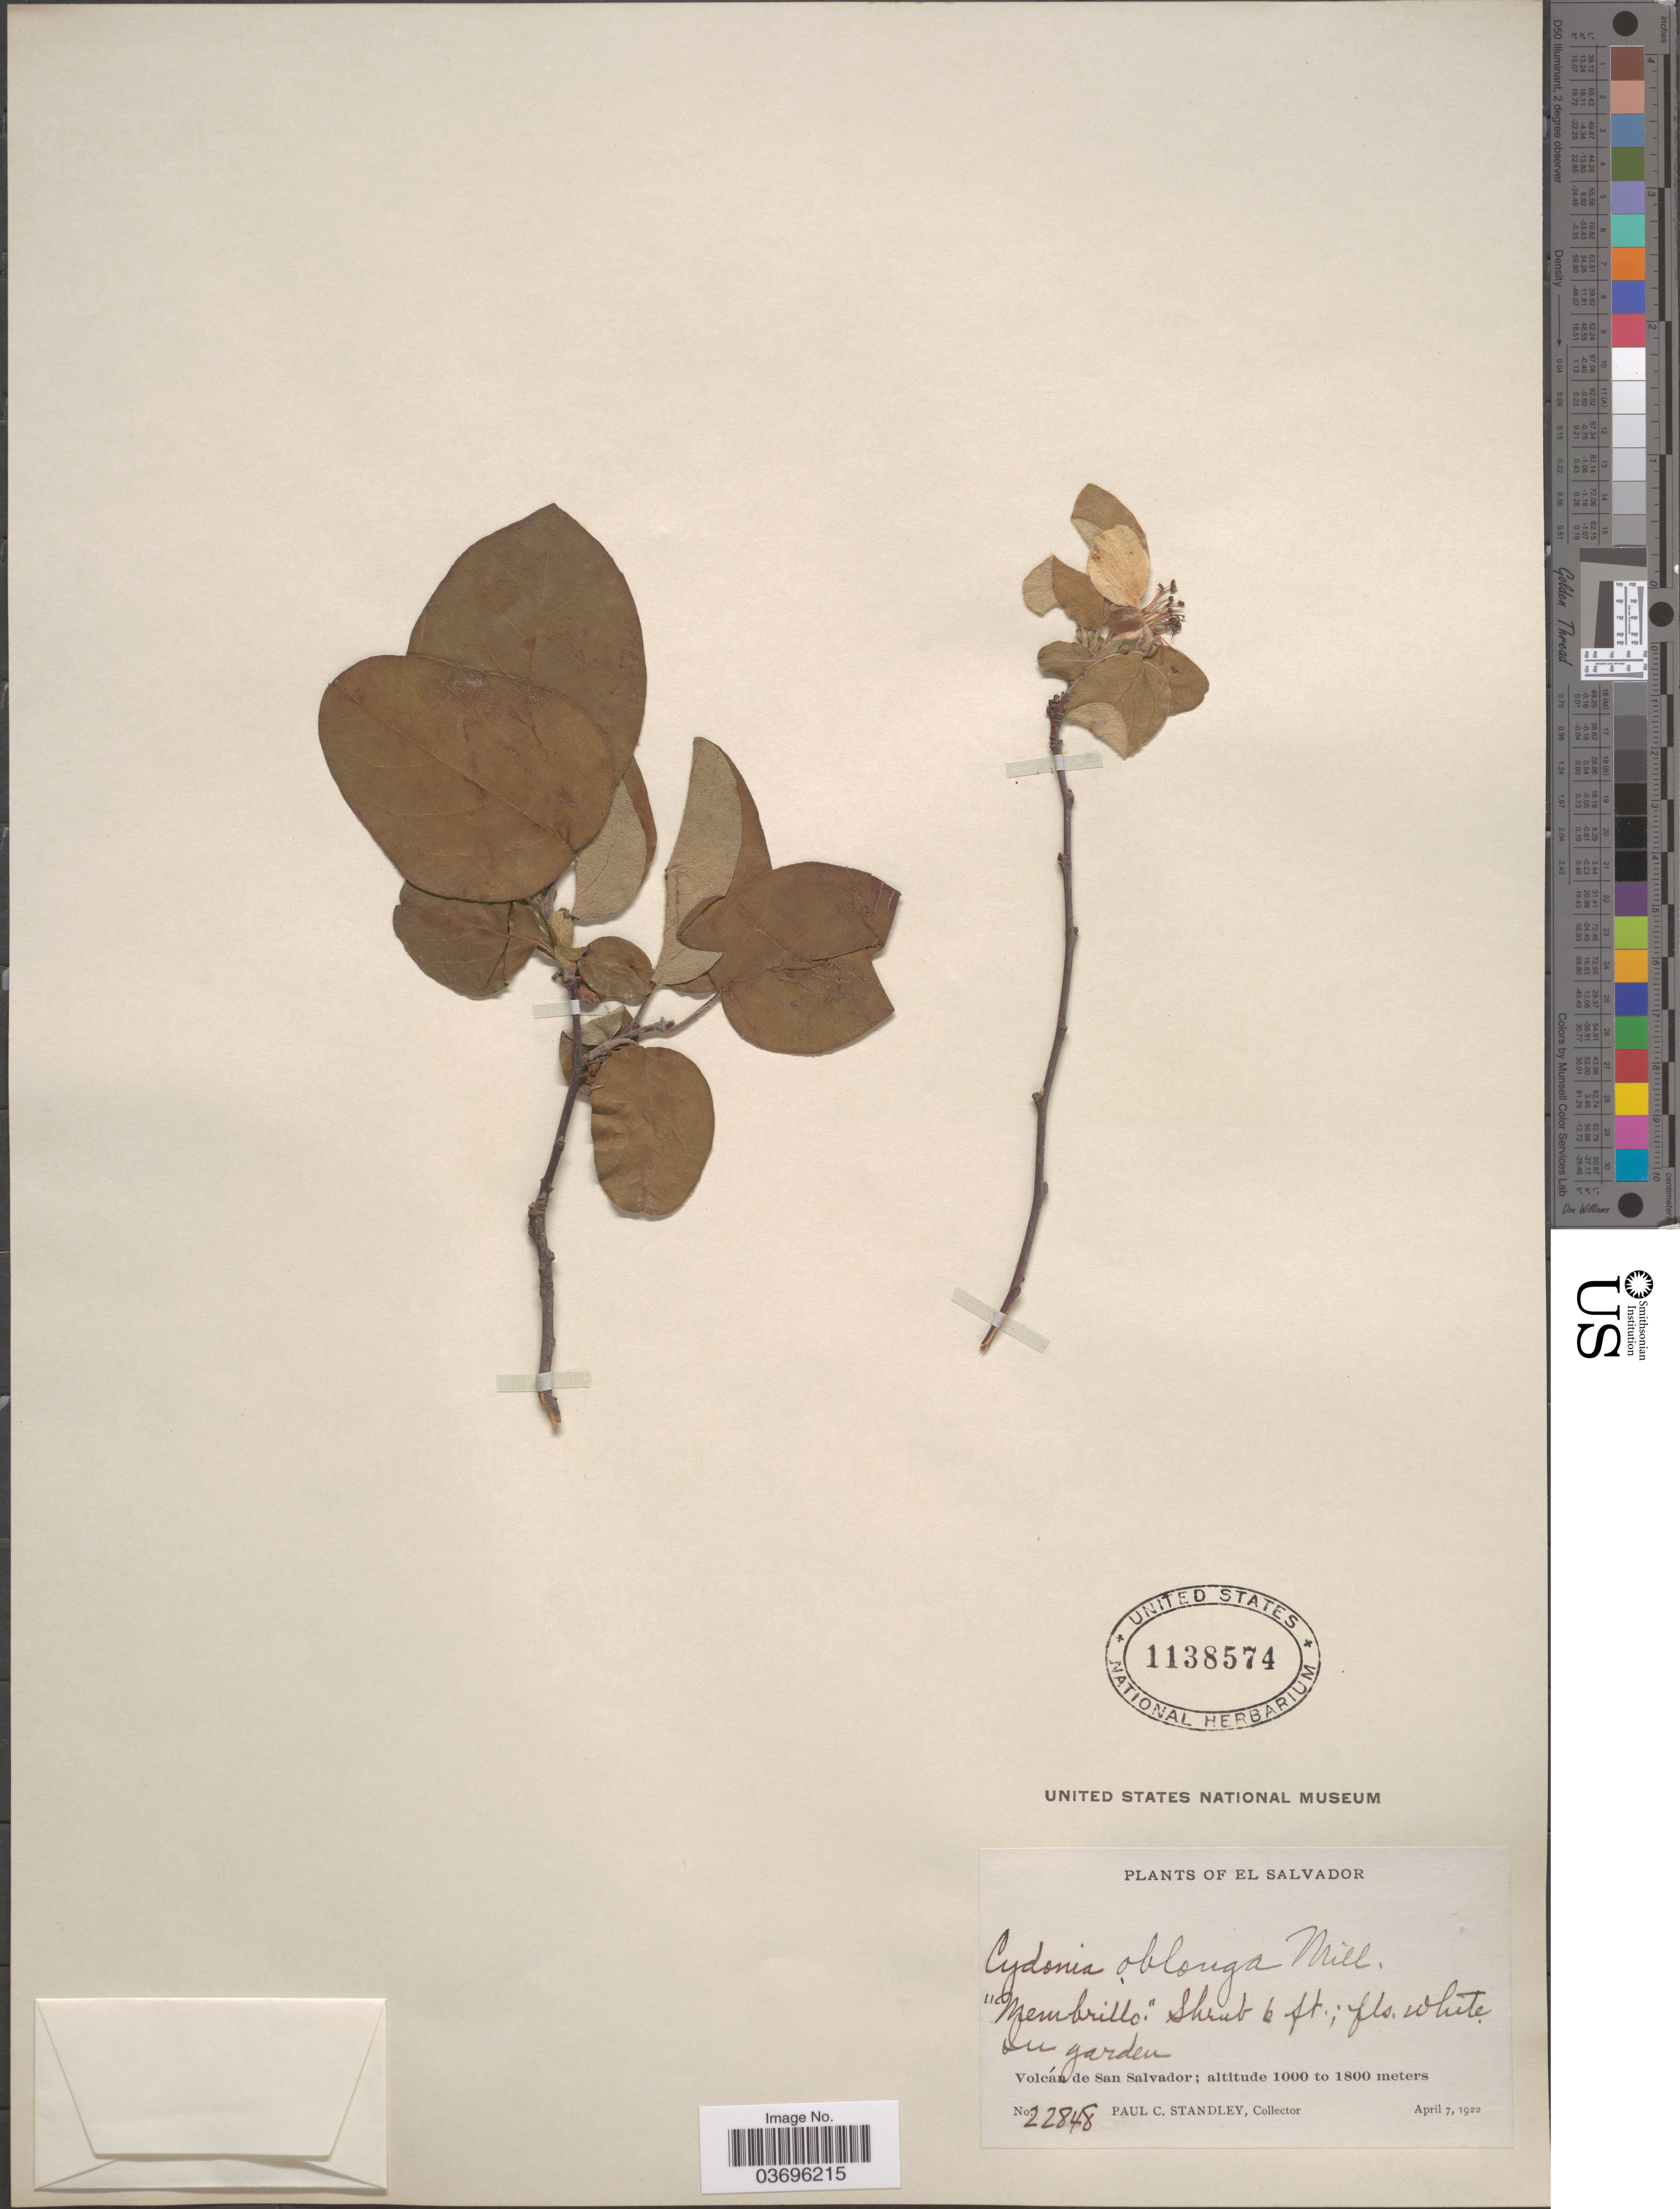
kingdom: Plantae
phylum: Tracheophyta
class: Magnoliopsida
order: Rosales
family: Rosaceae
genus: Cydonia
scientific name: Cydonia oblonga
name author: Mill.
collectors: P. C. Standley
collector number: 22848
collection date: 1922-04-07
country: El Salvador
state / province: San Salvador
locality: Volcán de San Salvador.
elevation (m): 1000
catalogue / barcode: US 1138574